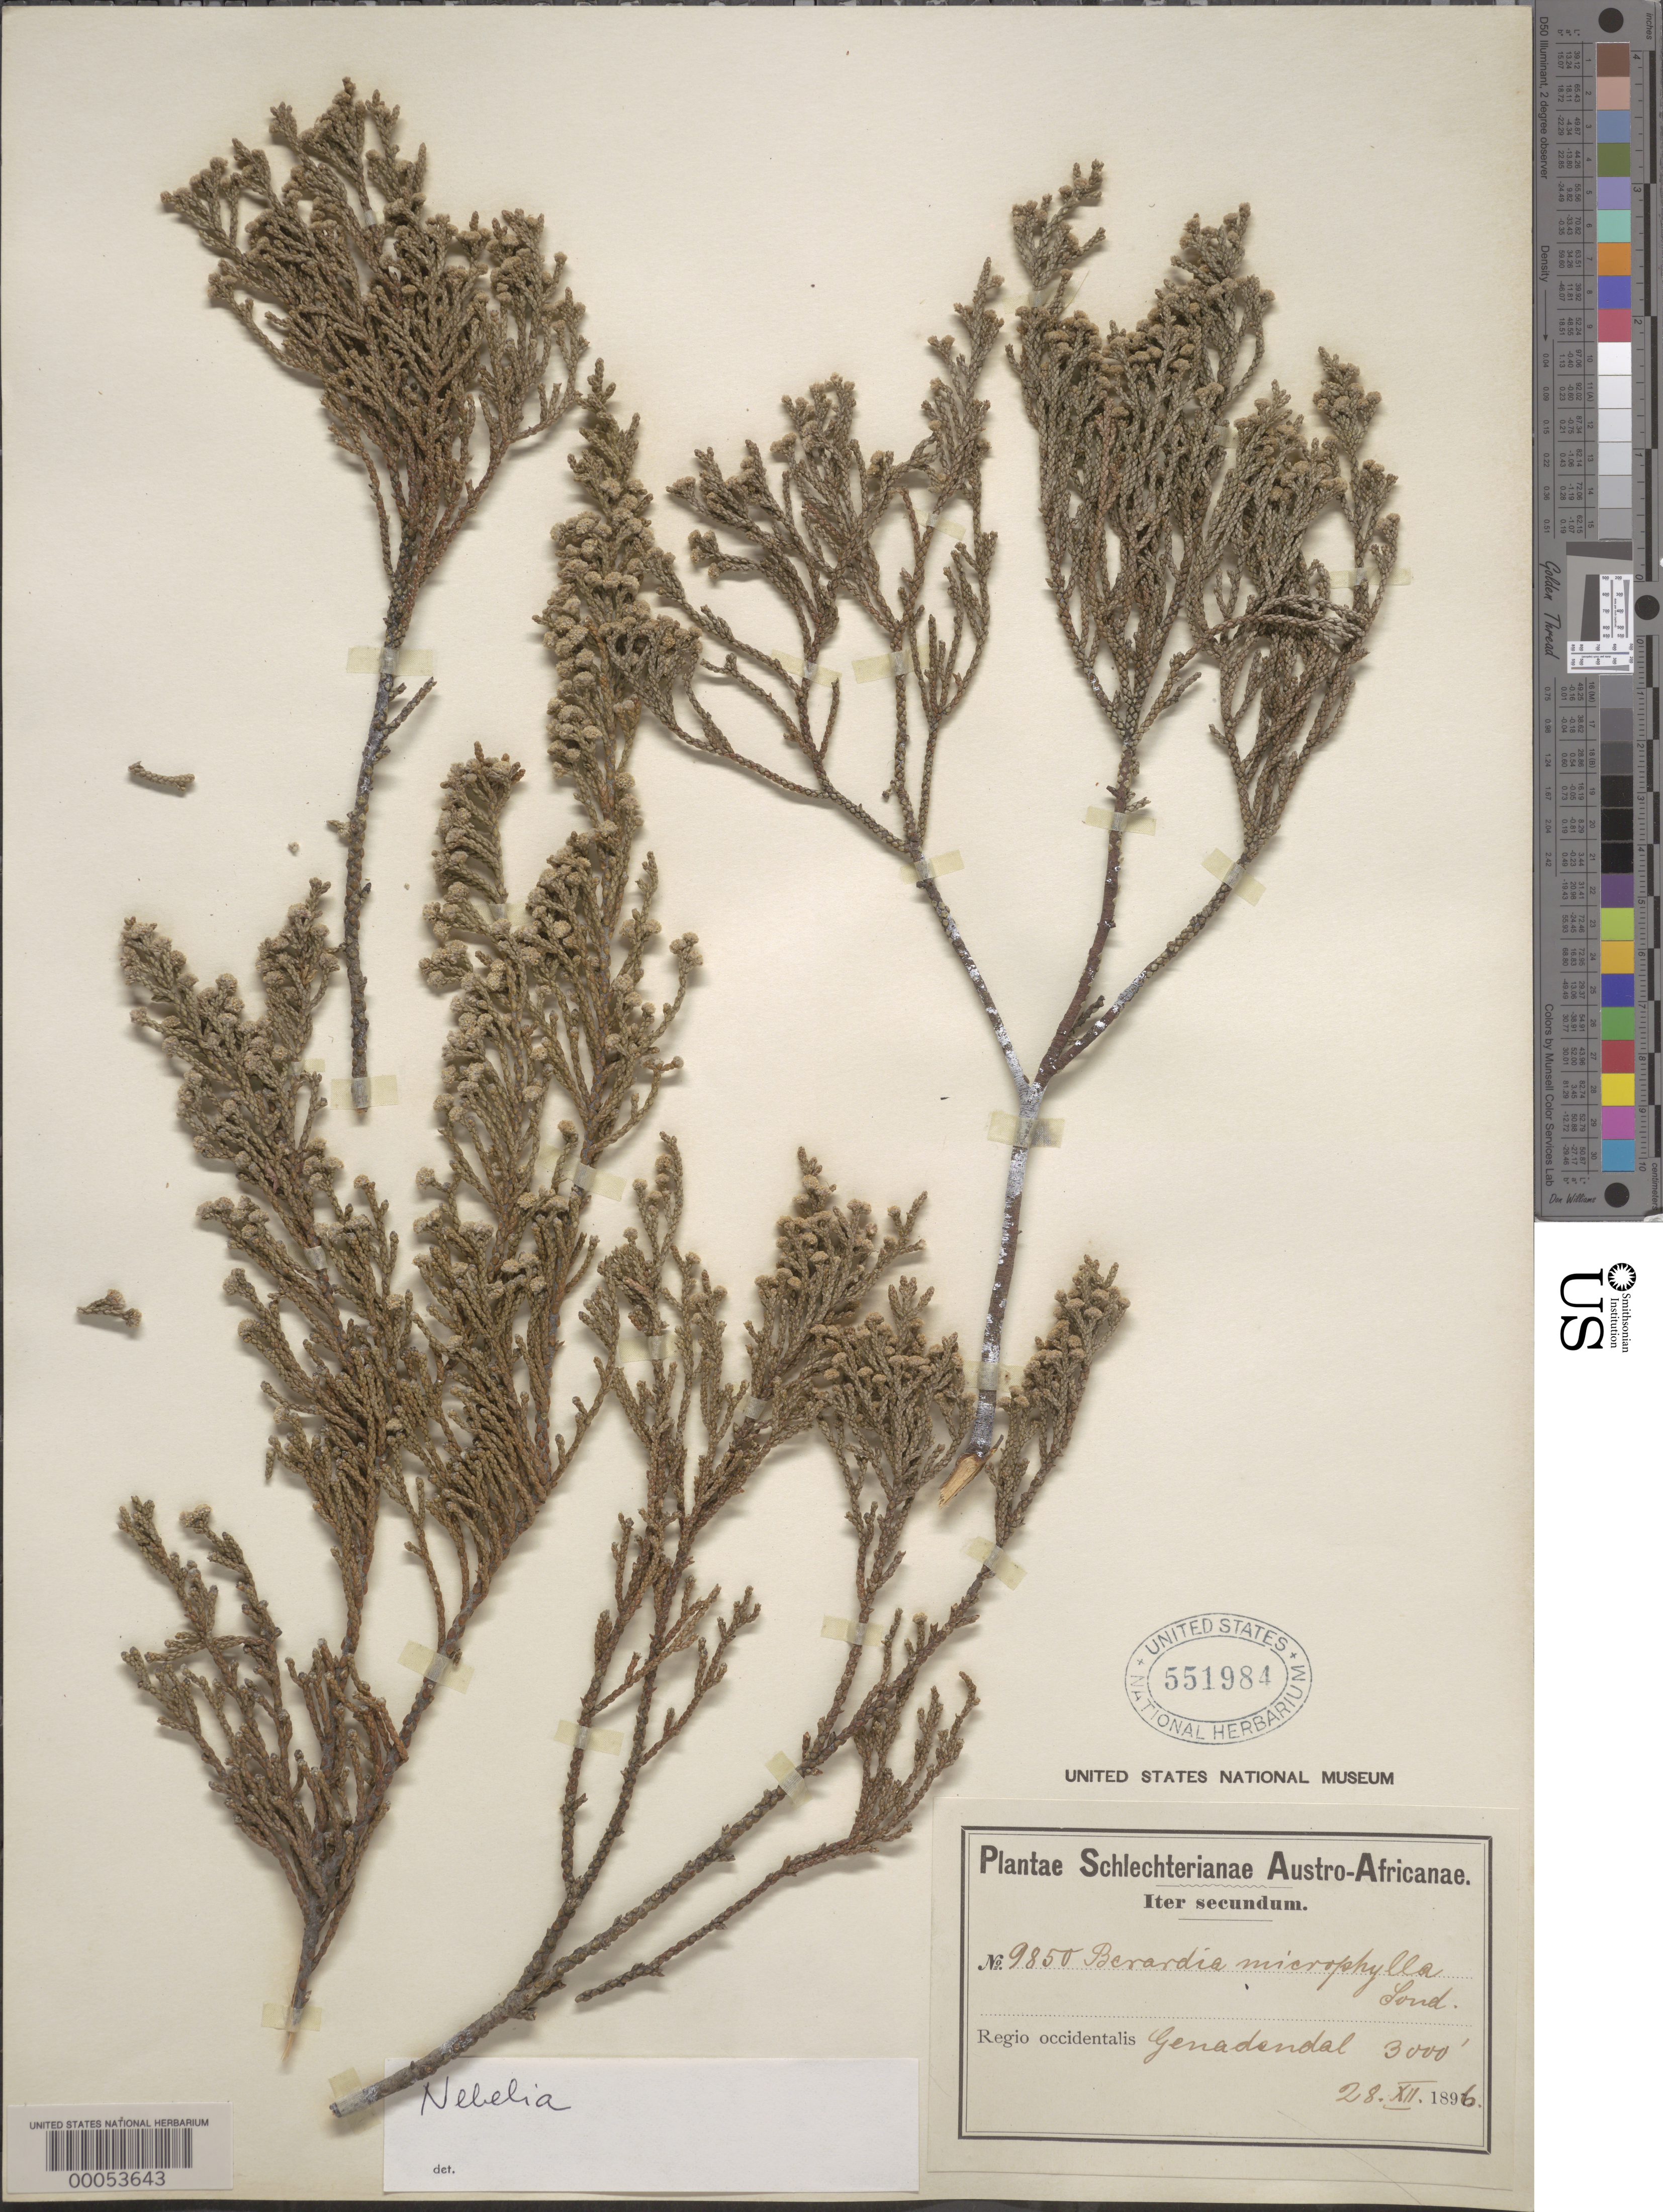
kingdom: Plantae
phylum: Tracheophyta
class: Magnoliopsida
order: Bruniales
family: Bruniaceae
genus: Brunia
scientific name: Brunia microphylla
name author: Thunb.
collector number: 9850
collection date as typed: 28 Dec 1896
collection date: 1896-12-28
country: South Africa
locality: Genadendal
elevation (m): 914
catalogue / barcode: US 551984